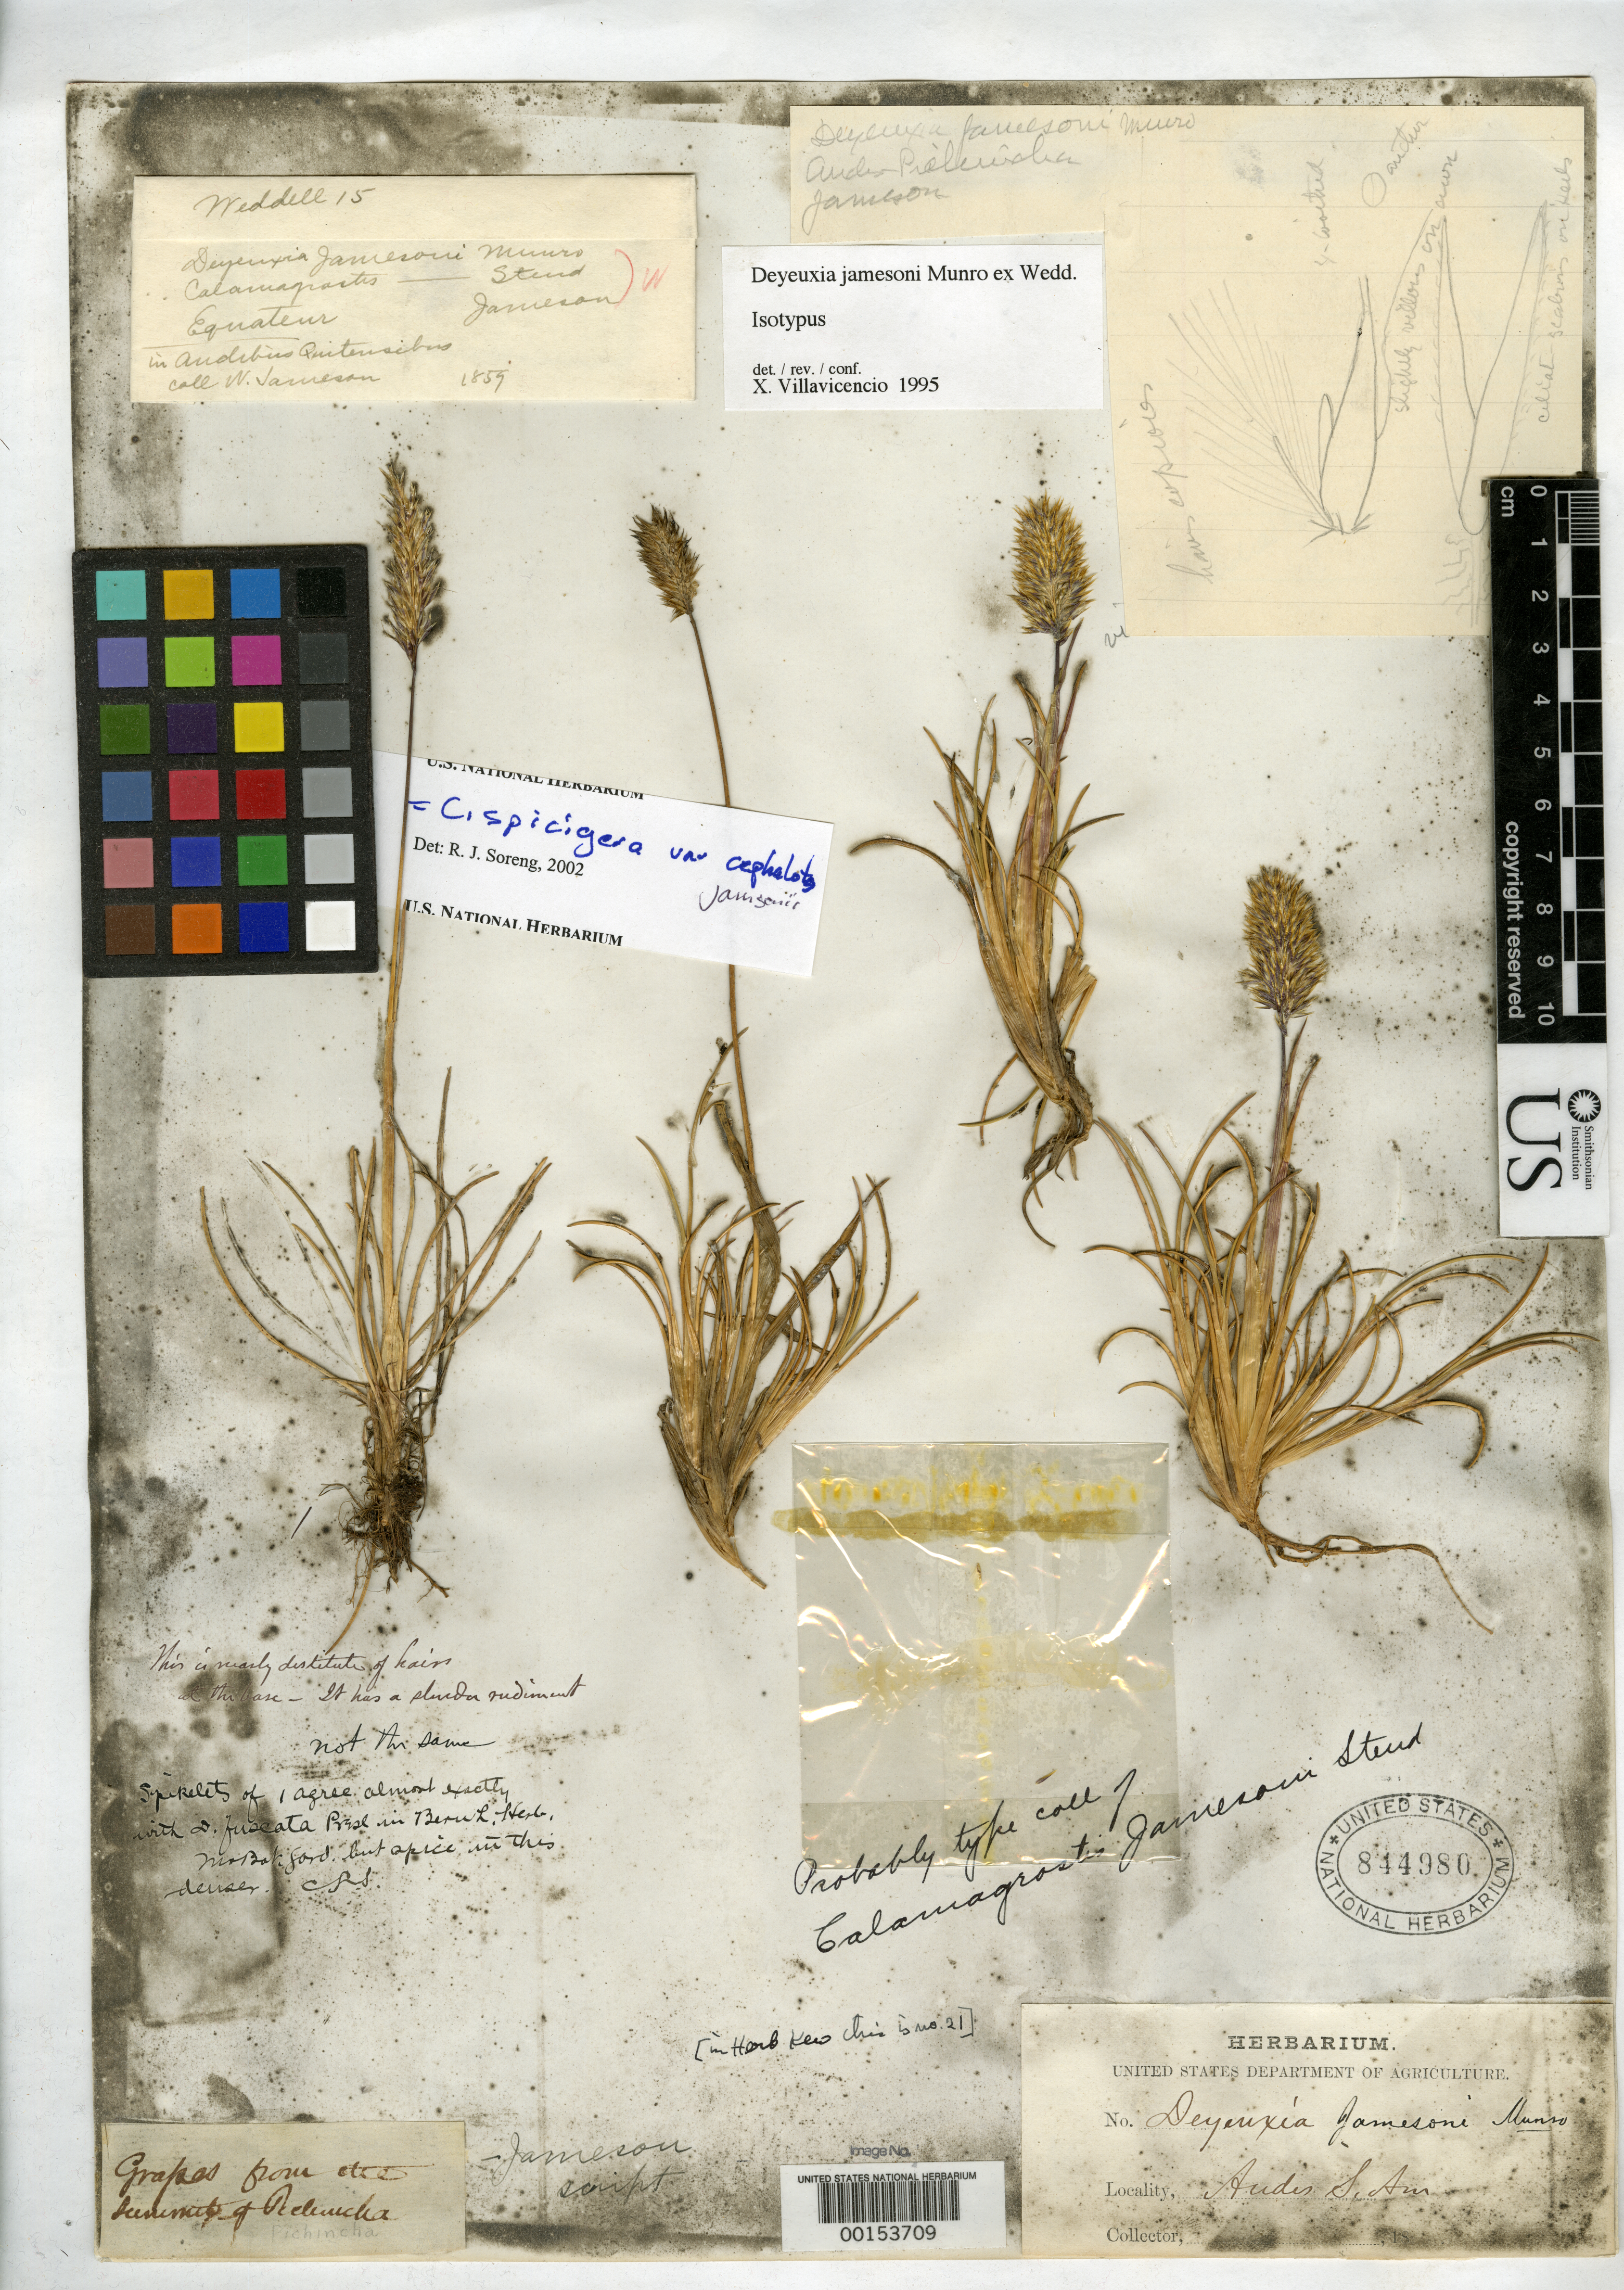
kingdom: Plantae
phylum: Tracheophyta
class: Liliopsida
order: Poales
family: Poaceae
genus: Calamagrostis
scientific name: Calamagrostis jamesonii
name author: Steud.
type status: Isotype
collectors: W. Jameson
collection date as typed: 18--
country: Ecuador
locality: Summit of Pichincha.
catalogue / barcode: US 844980